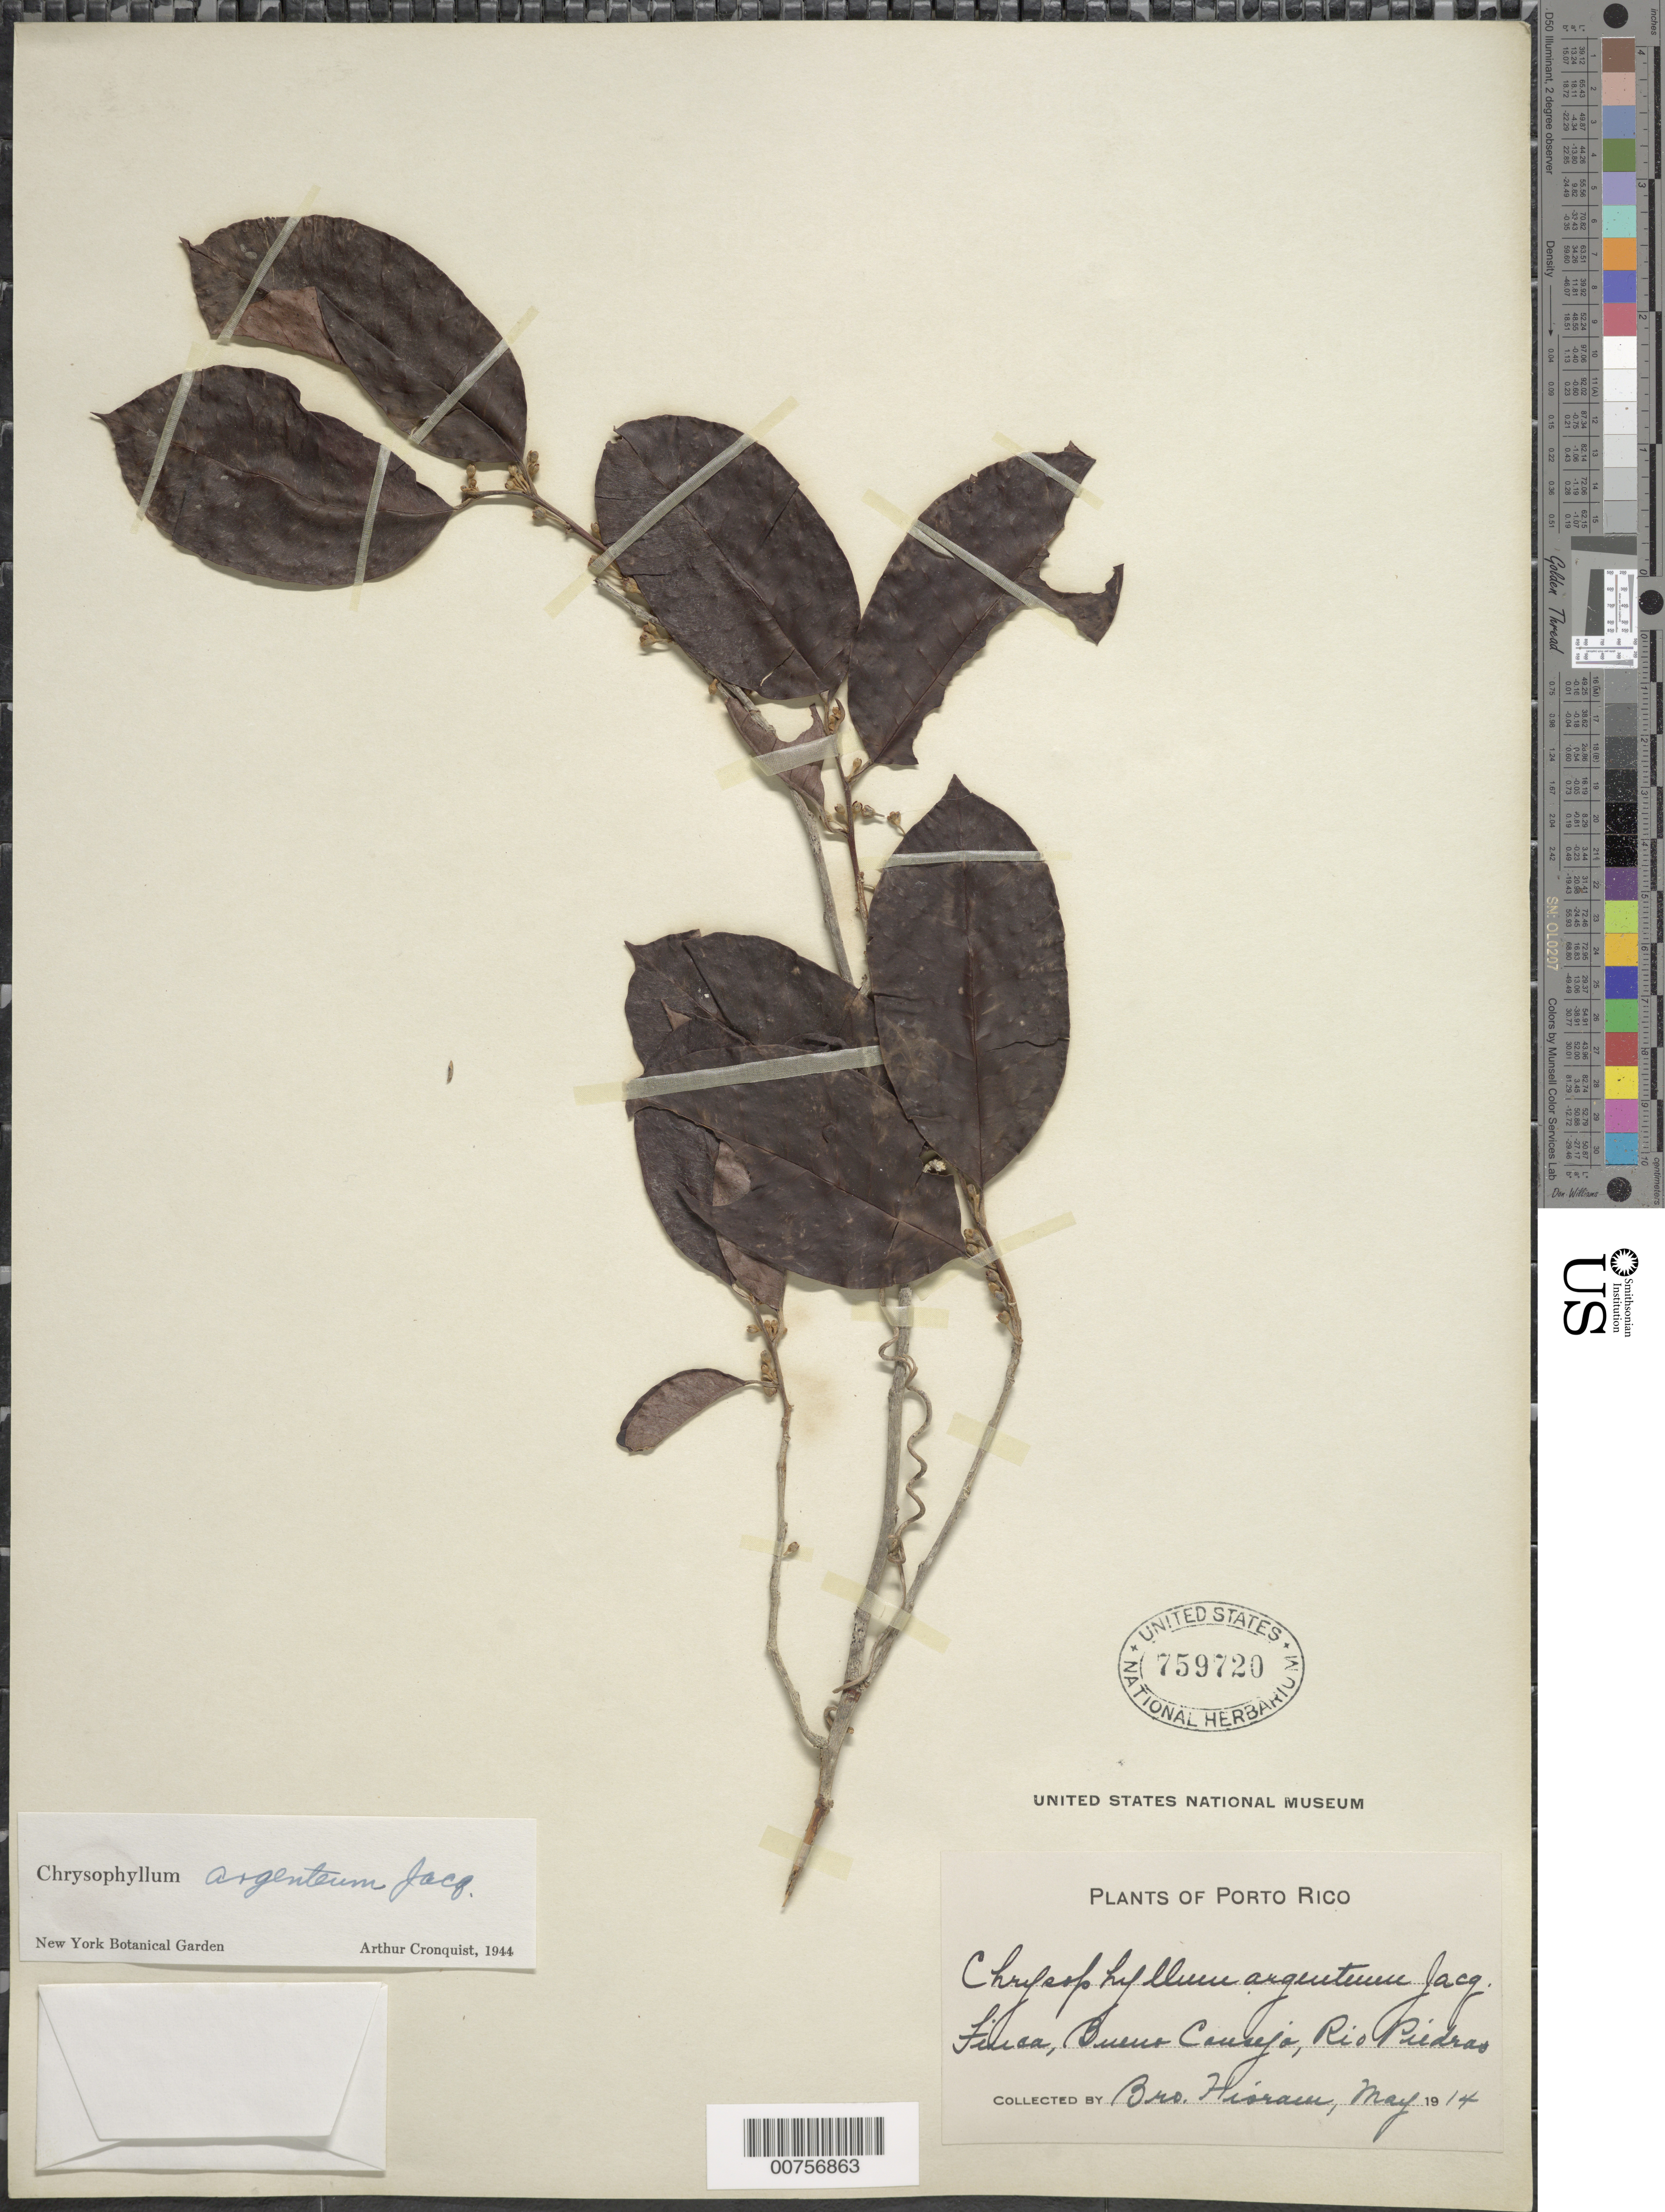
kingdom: Plantae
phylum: Tracheophyta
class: Magnoliopsida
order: Ericales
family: Sapotaceae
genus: Chrysophyllum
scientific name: Chrysophyllum argenteum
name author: Jacq.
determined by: Cronquist, A. J.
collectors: Bro. Hioram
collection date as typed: May 1914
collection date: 1914-05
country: Puerto Rico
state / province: San Juan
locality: Finca, Buen Consejo, Rio Piedras.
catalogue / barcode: US 759720